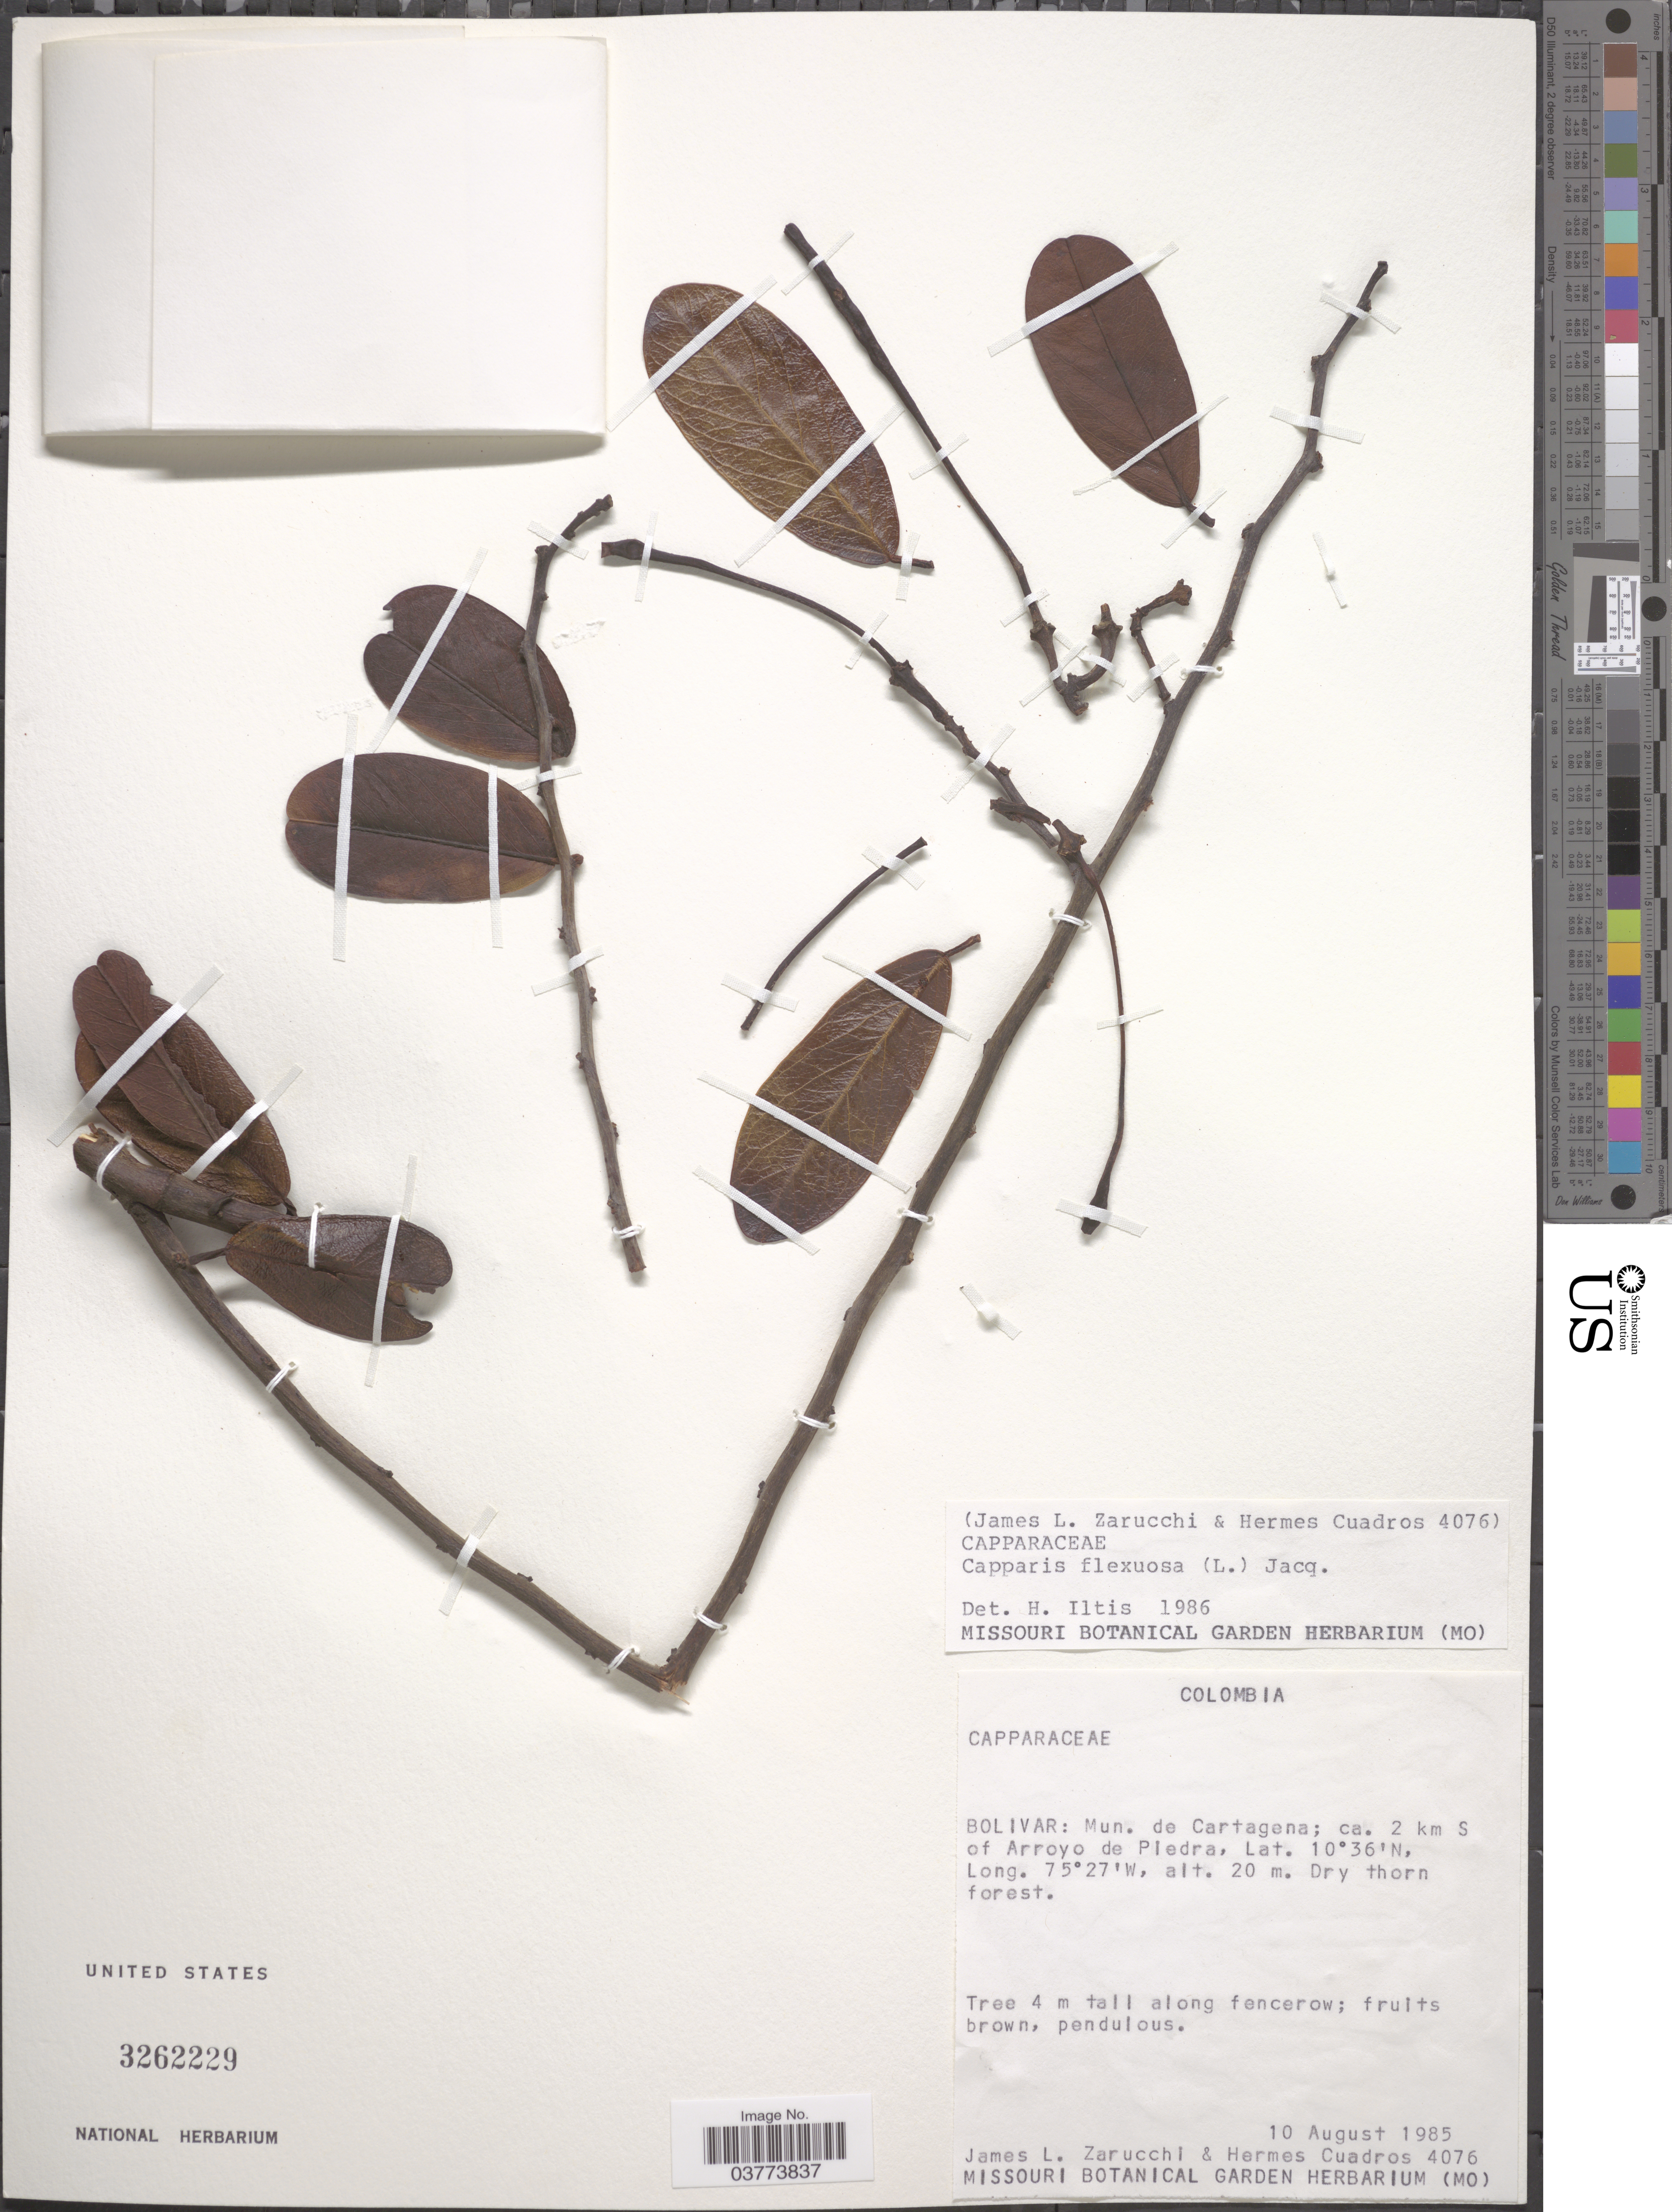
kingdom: Plantae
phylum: Tracheophyta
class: Magnoliopsida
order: Brassicales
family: Capparaceae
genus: Cynophalla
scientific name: Cynophalla flexuosa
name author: (L.) J. Presl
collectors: J. L. Zarucchi & H. Cuadros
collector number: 4076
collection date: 1985-08-10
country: Colombia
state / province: Bolívar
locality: Mun. de Cartagena; ca. 2 km S of Arroyo de Piedra.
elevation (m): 20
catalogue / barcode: US 3262229